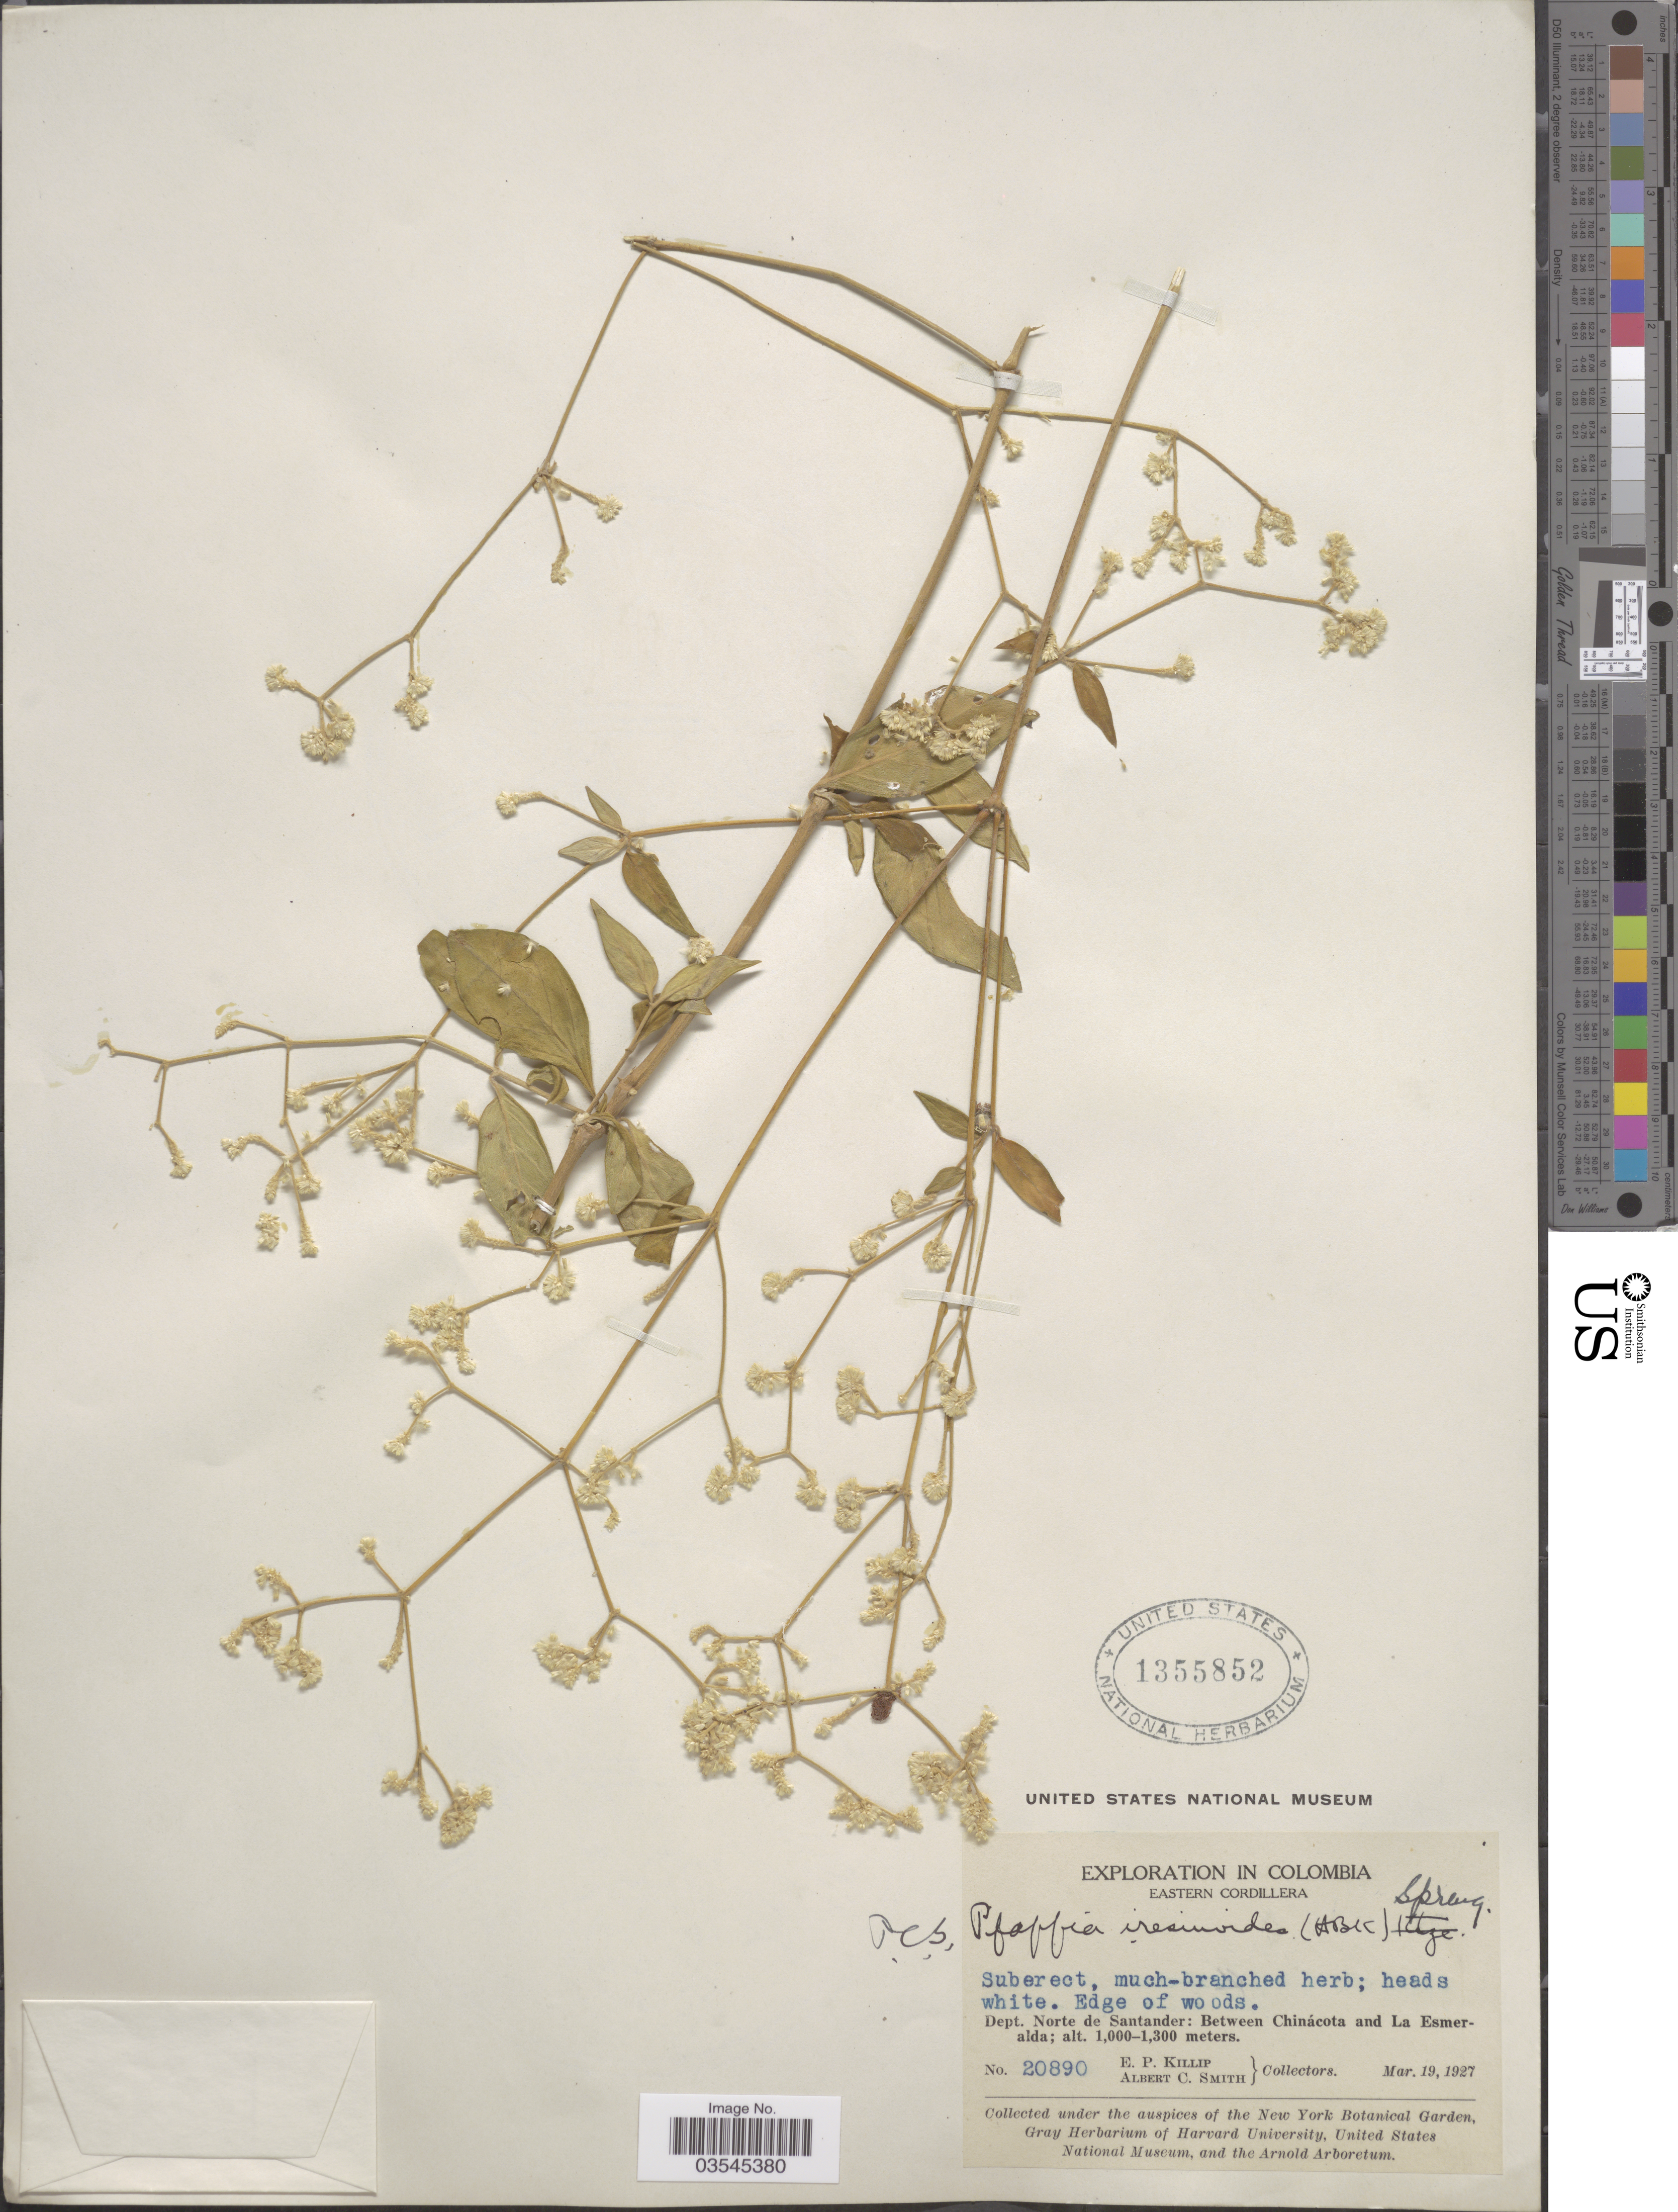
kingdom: Plantae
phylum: Tracheophyta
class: Magnoliopsida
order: Caryophyllales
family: Amaranthaceae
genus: Pfaffia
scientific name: Pfaffia iresinoides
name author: (Kunth) Spreng.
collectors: E. P. Killip & A. C. Smith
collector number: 20890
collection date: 1927-03-19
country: Colombia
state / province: Norte de Santander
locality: Eastern Cordillera. Dept. Norte de Santander: Between Chinácota and La Esmeralda.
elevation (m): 1000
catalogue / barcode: US 1355852